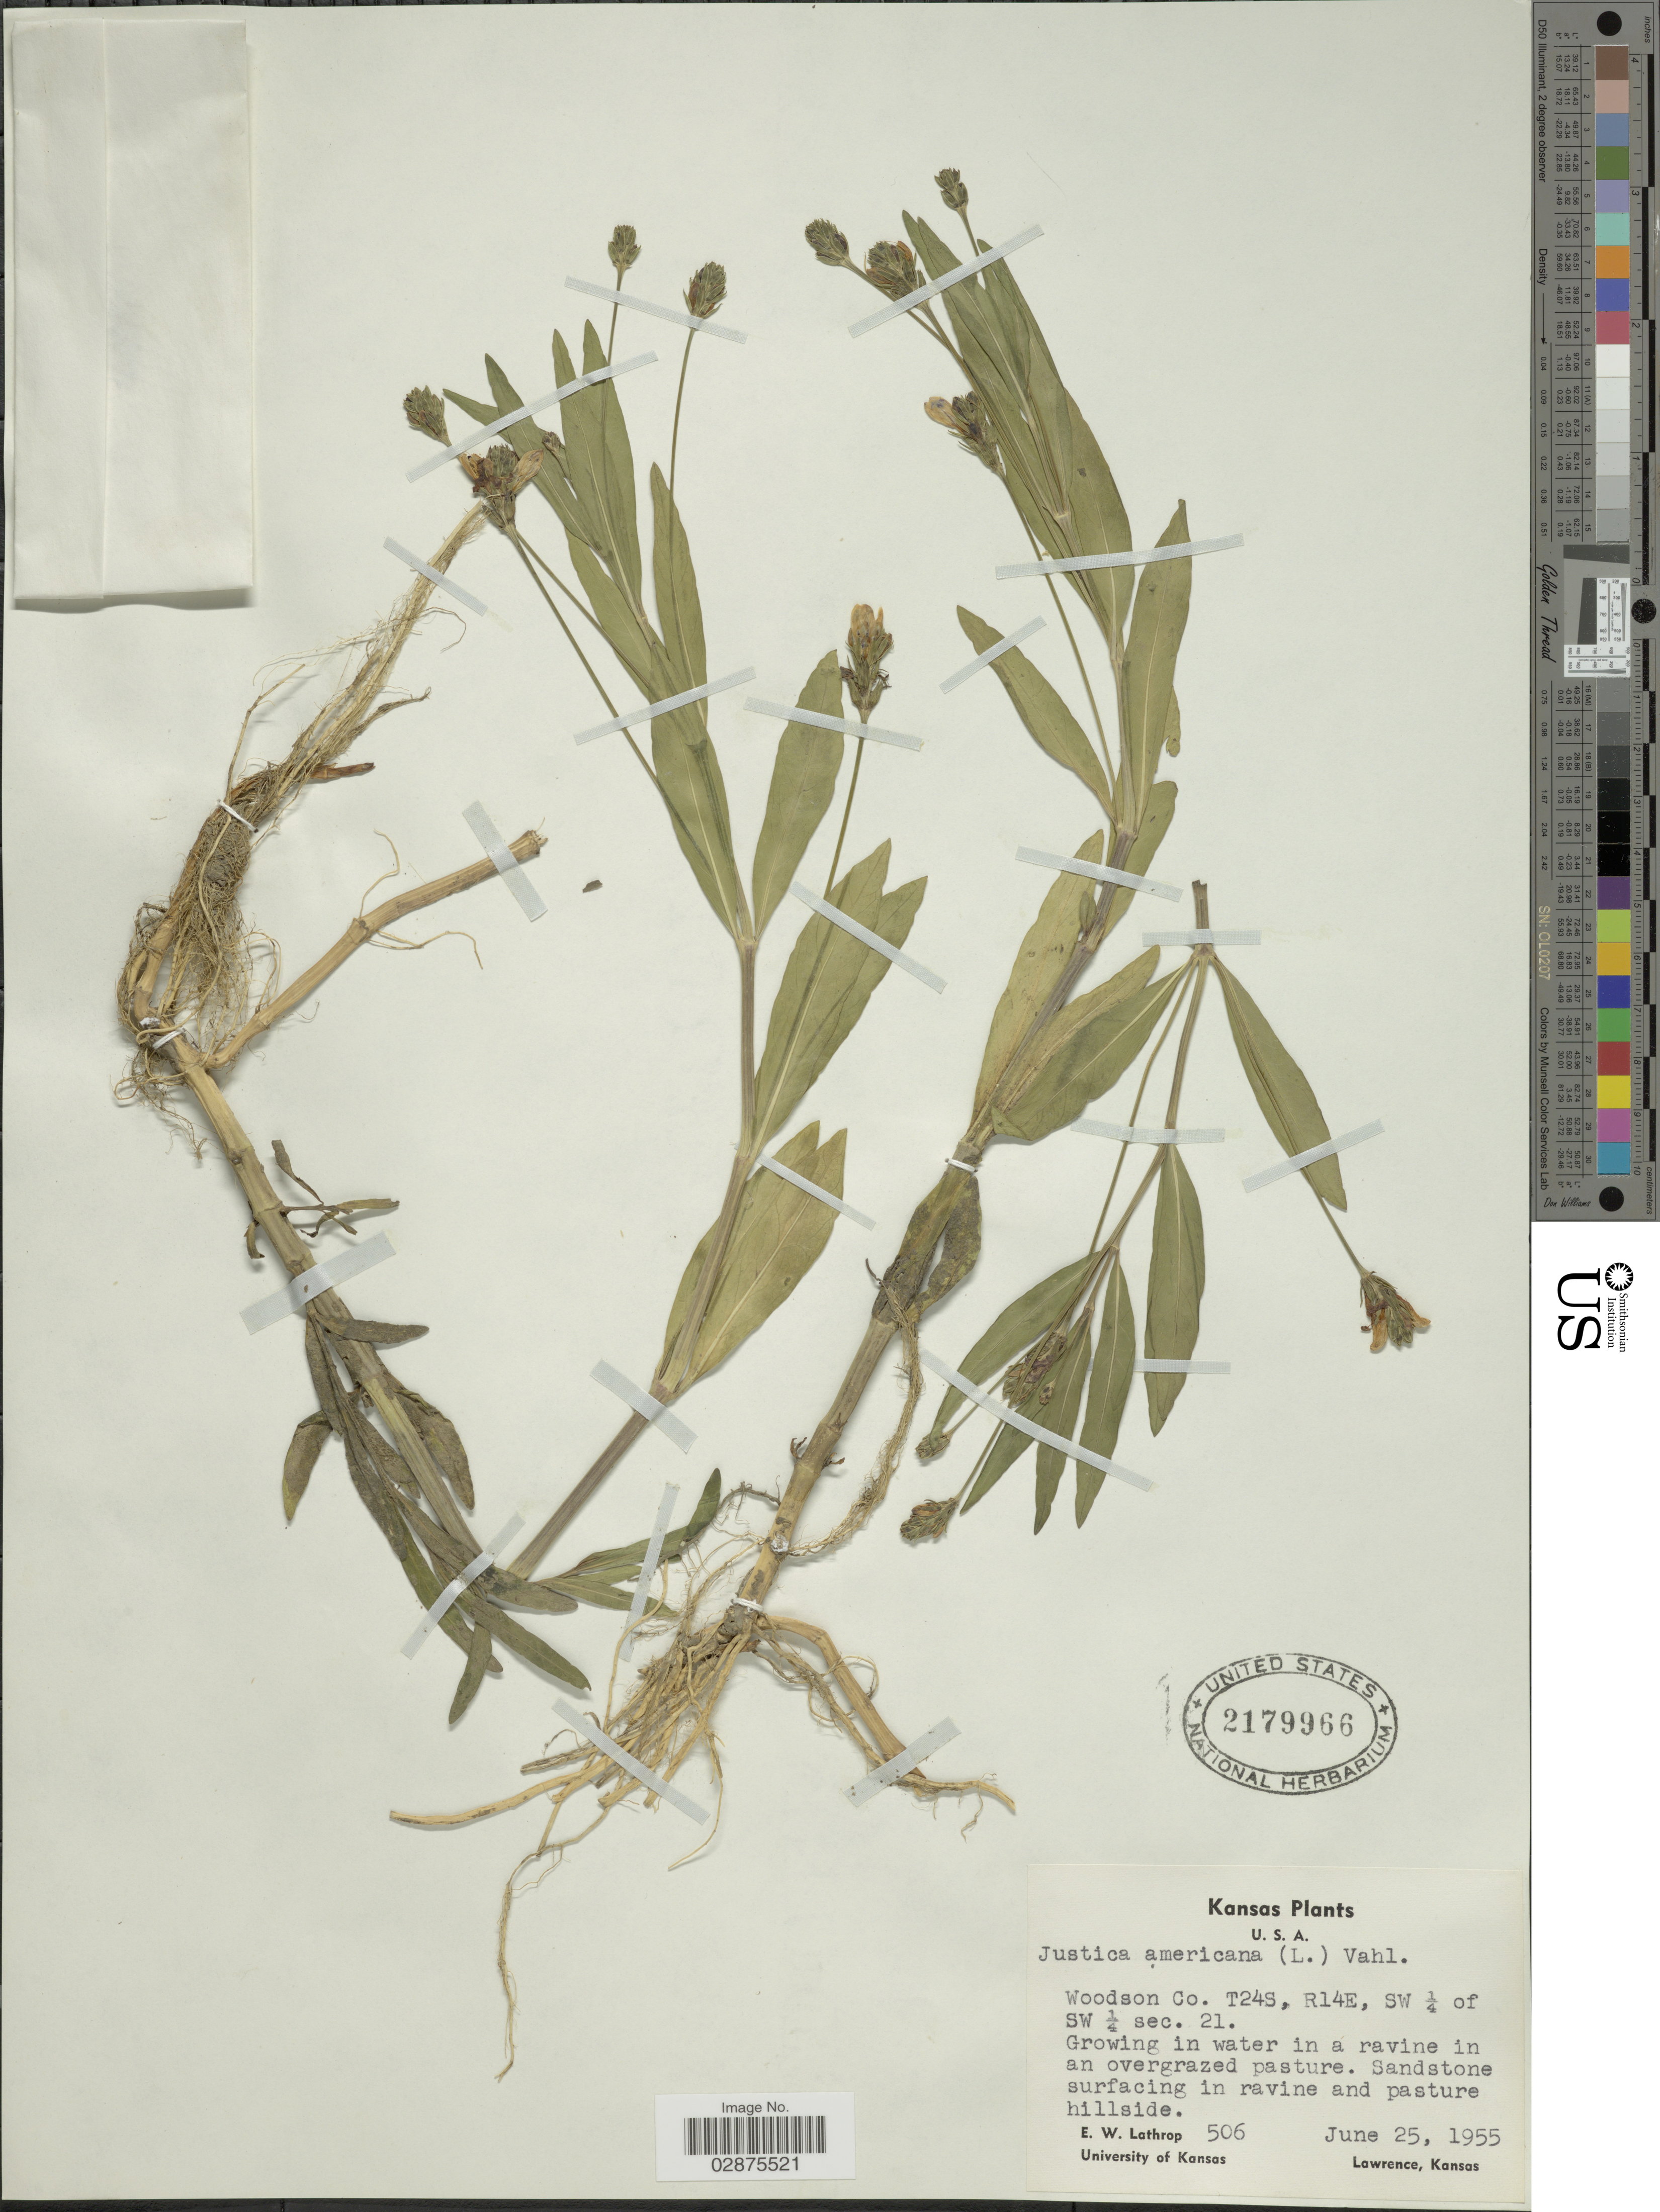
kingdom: Plantae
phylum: Tracheophyta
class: Magnoliopsida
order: Lamiales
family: Acanthaceae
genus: Justicia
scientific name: Justicia americana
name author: (L.) Vahl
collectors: E. W. Lathrop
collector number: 506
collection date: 1955-06-25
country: United States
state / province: Kansas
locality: Woodson Co. T24S, R14E, SW ¼ of SW ¼ sec. 21.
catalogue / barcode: US 2179966